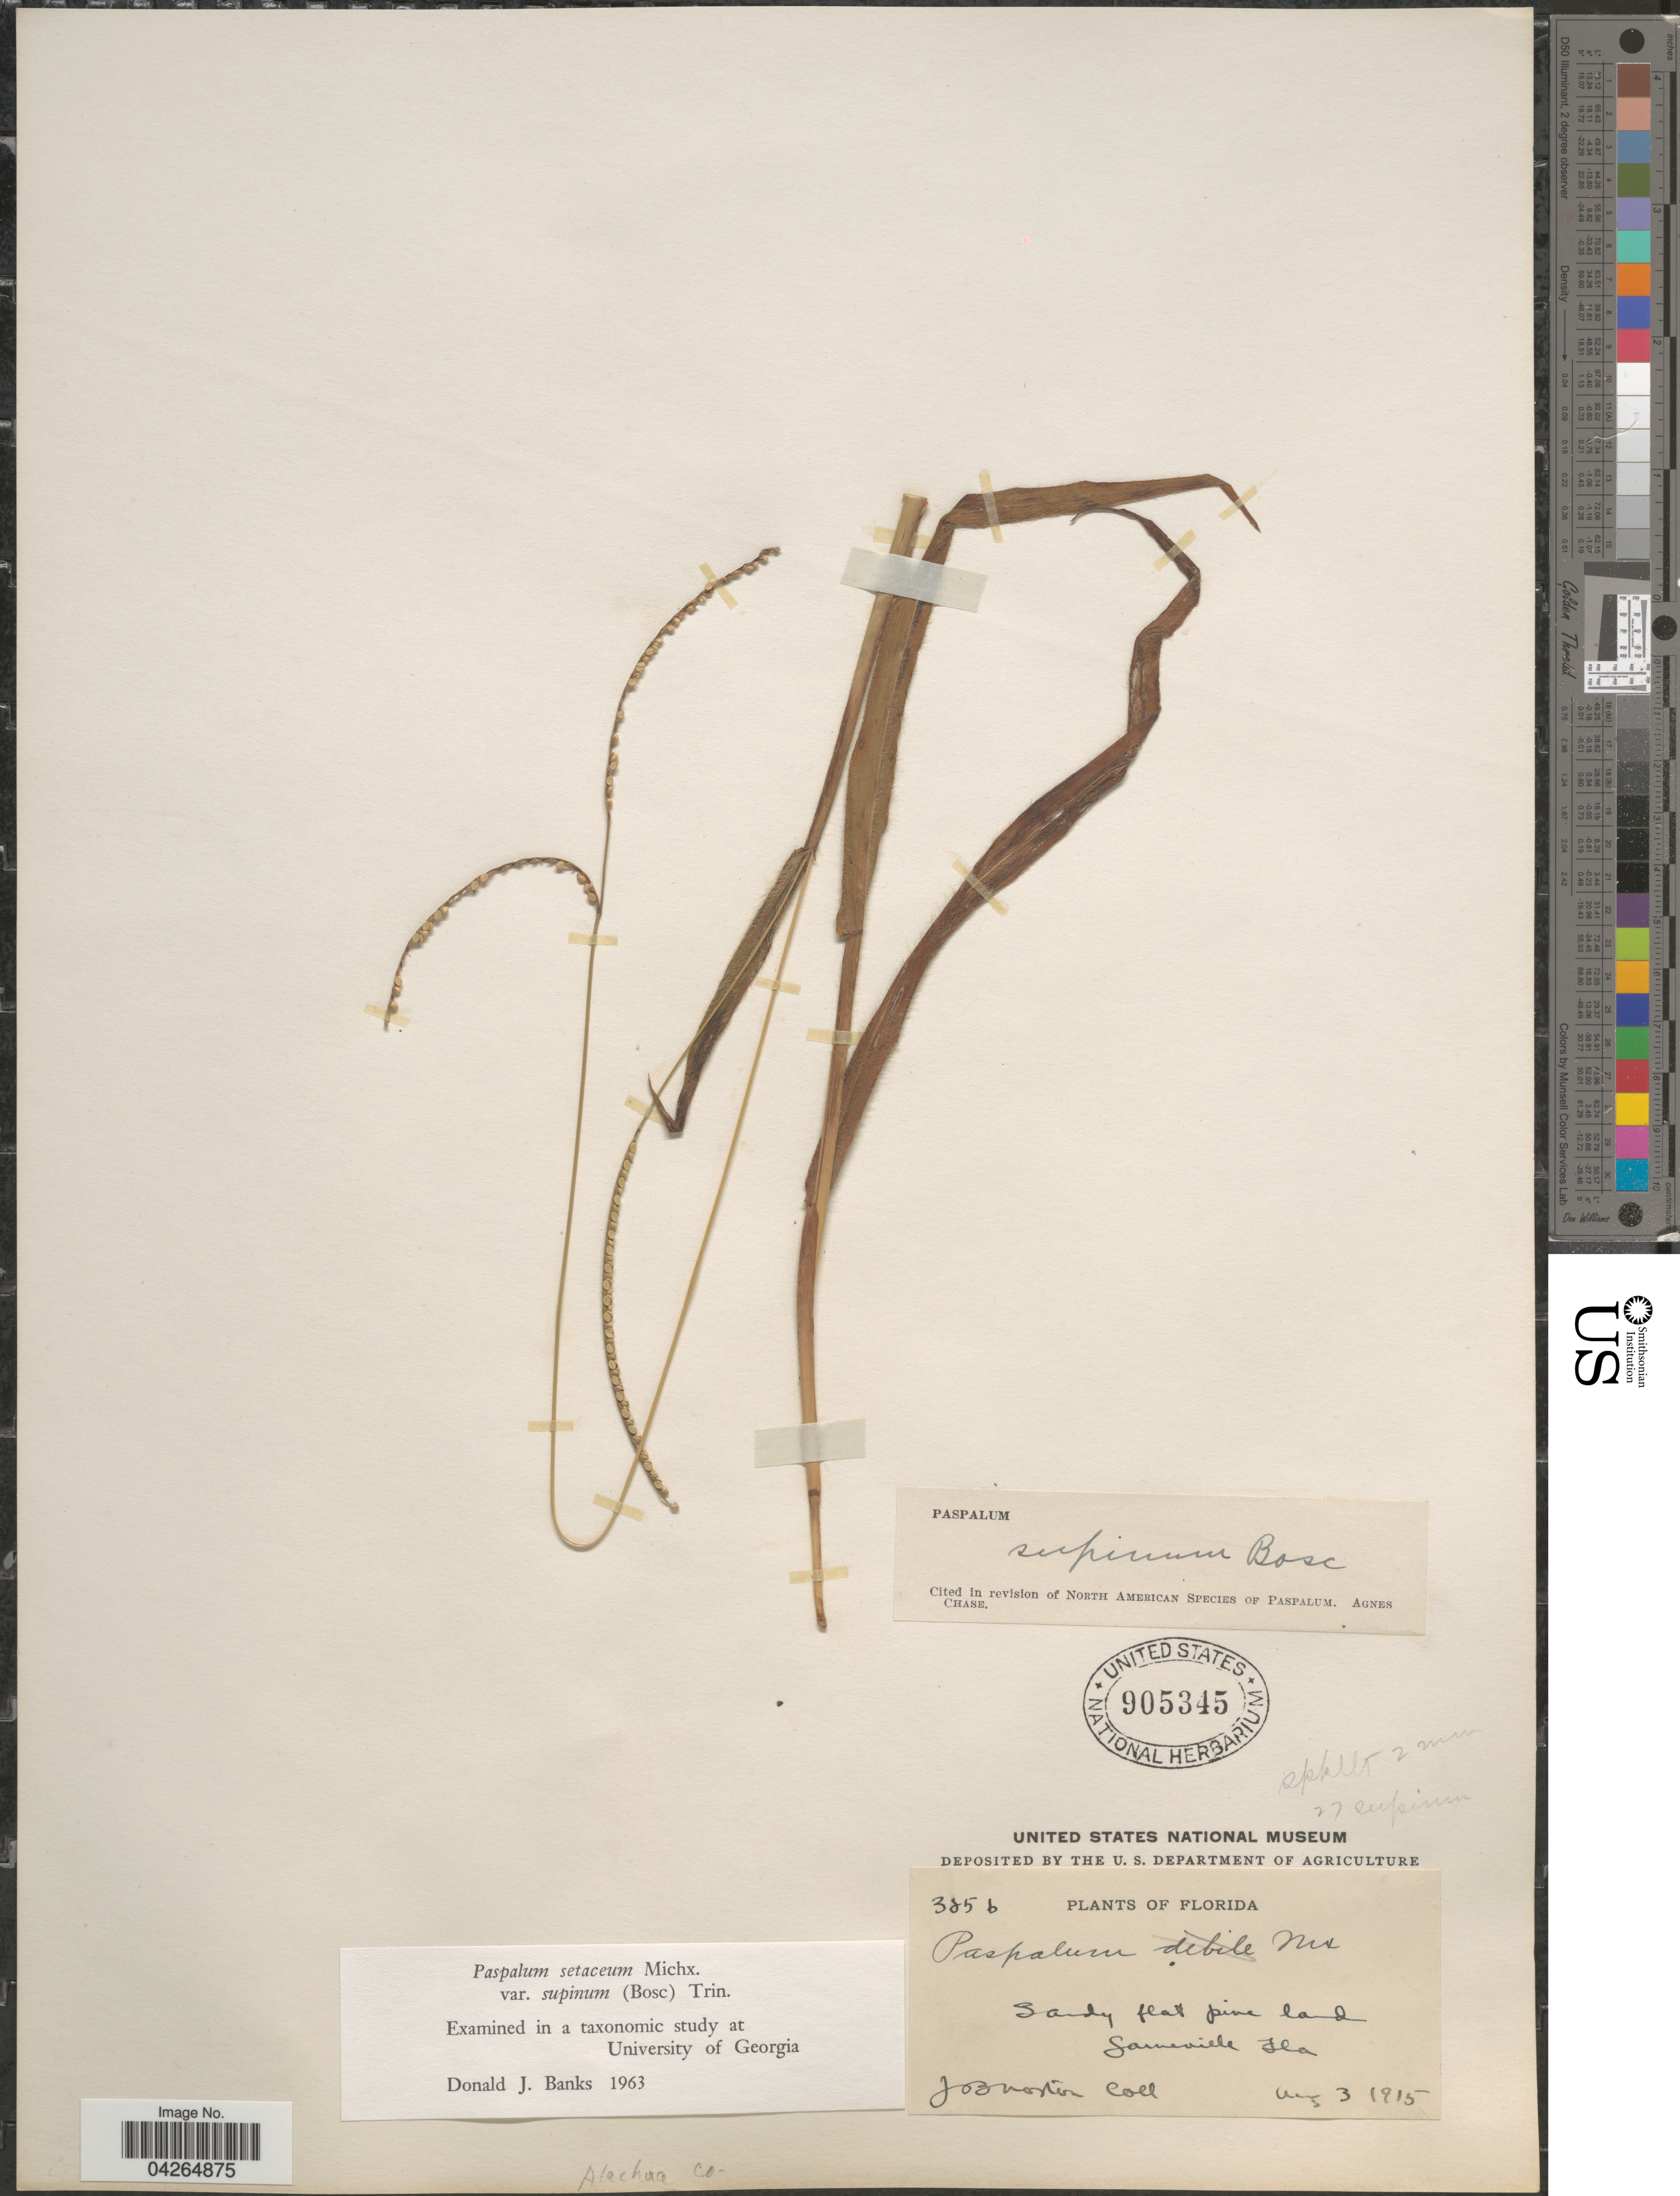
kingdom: Plantae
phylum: Tracheophyta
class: Liliopsida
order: Poales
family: Poaceae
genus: Paspalum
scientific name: Paspalum setaceum var. supinum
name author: (Bosc ex Poir.) Trin.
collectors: Johnston, --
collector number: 385b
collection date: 1915-08-03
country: United States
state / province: Florida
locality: Gainesville. Alachua Co.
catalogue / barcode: US 905345